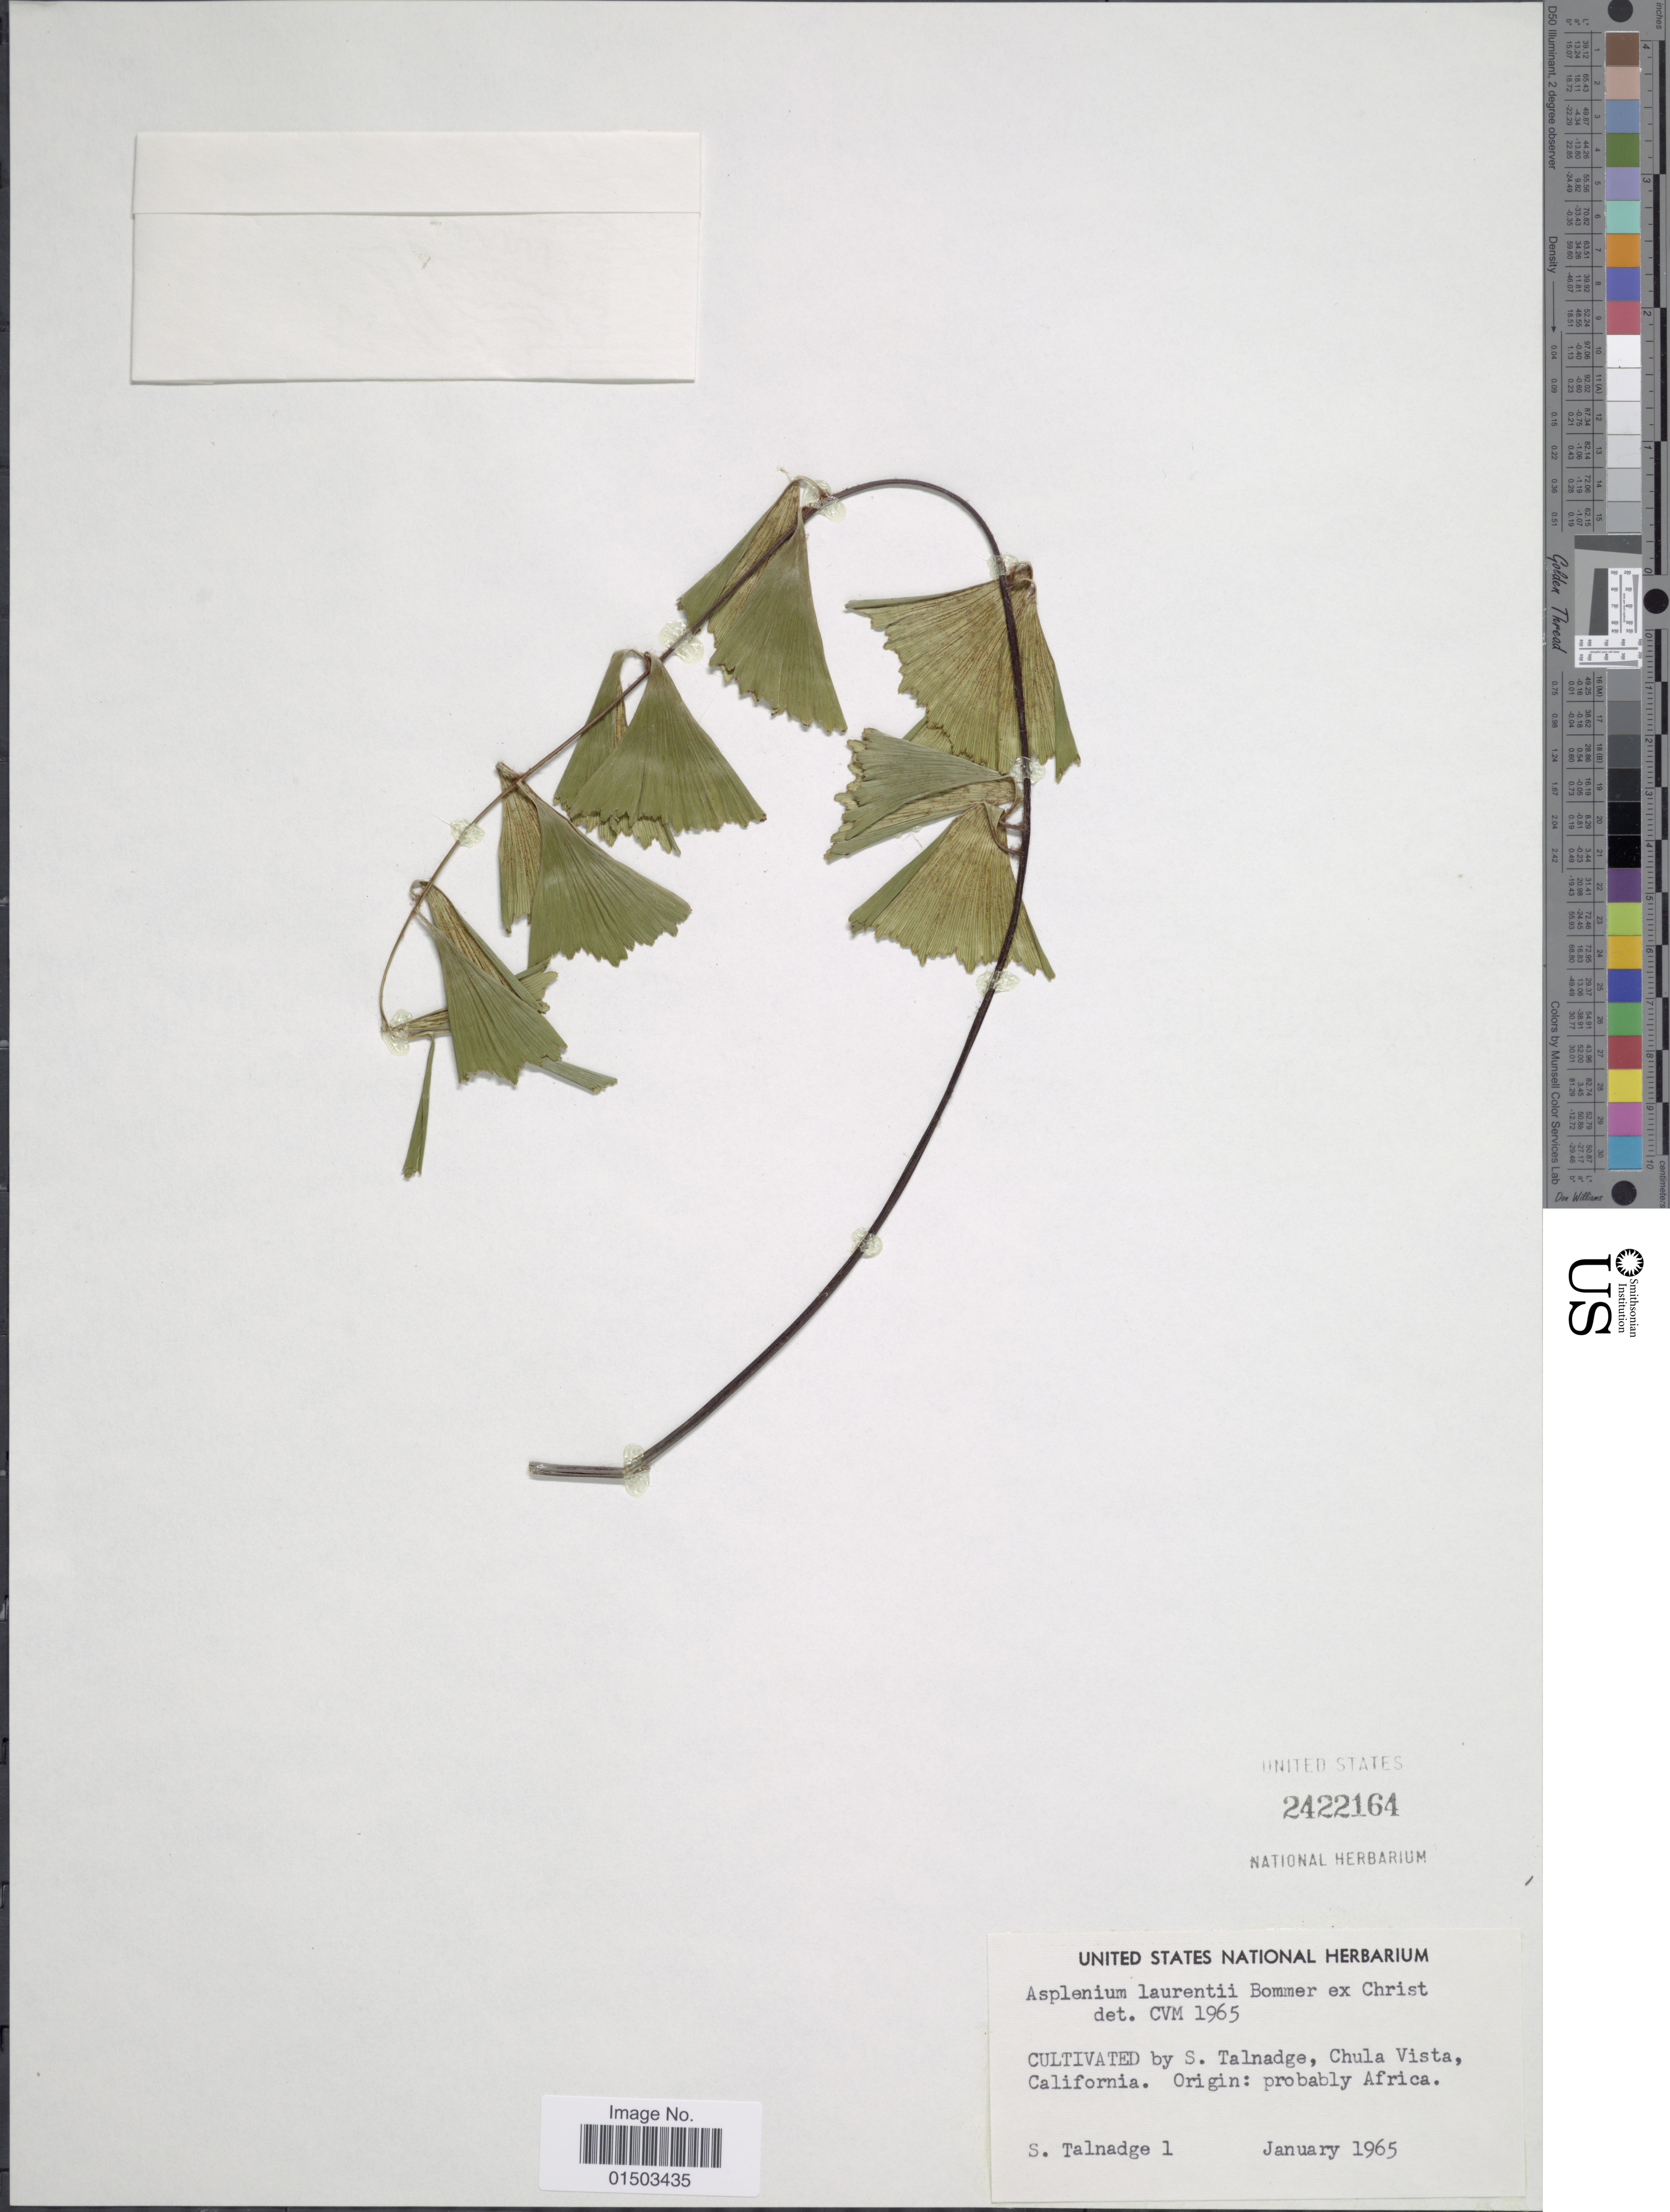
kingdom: Plantae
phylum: Tracheophyta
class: Polypodiopsida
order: Polypodiales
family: Aspleniaceae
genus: Asplenium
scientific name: Asplenium laurentii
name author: J. Bommer ex Christ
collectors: S. Talnadge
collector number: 1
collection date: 1965-01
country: United States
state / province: California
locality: Chula Vista, California.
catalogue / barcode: US 2422164